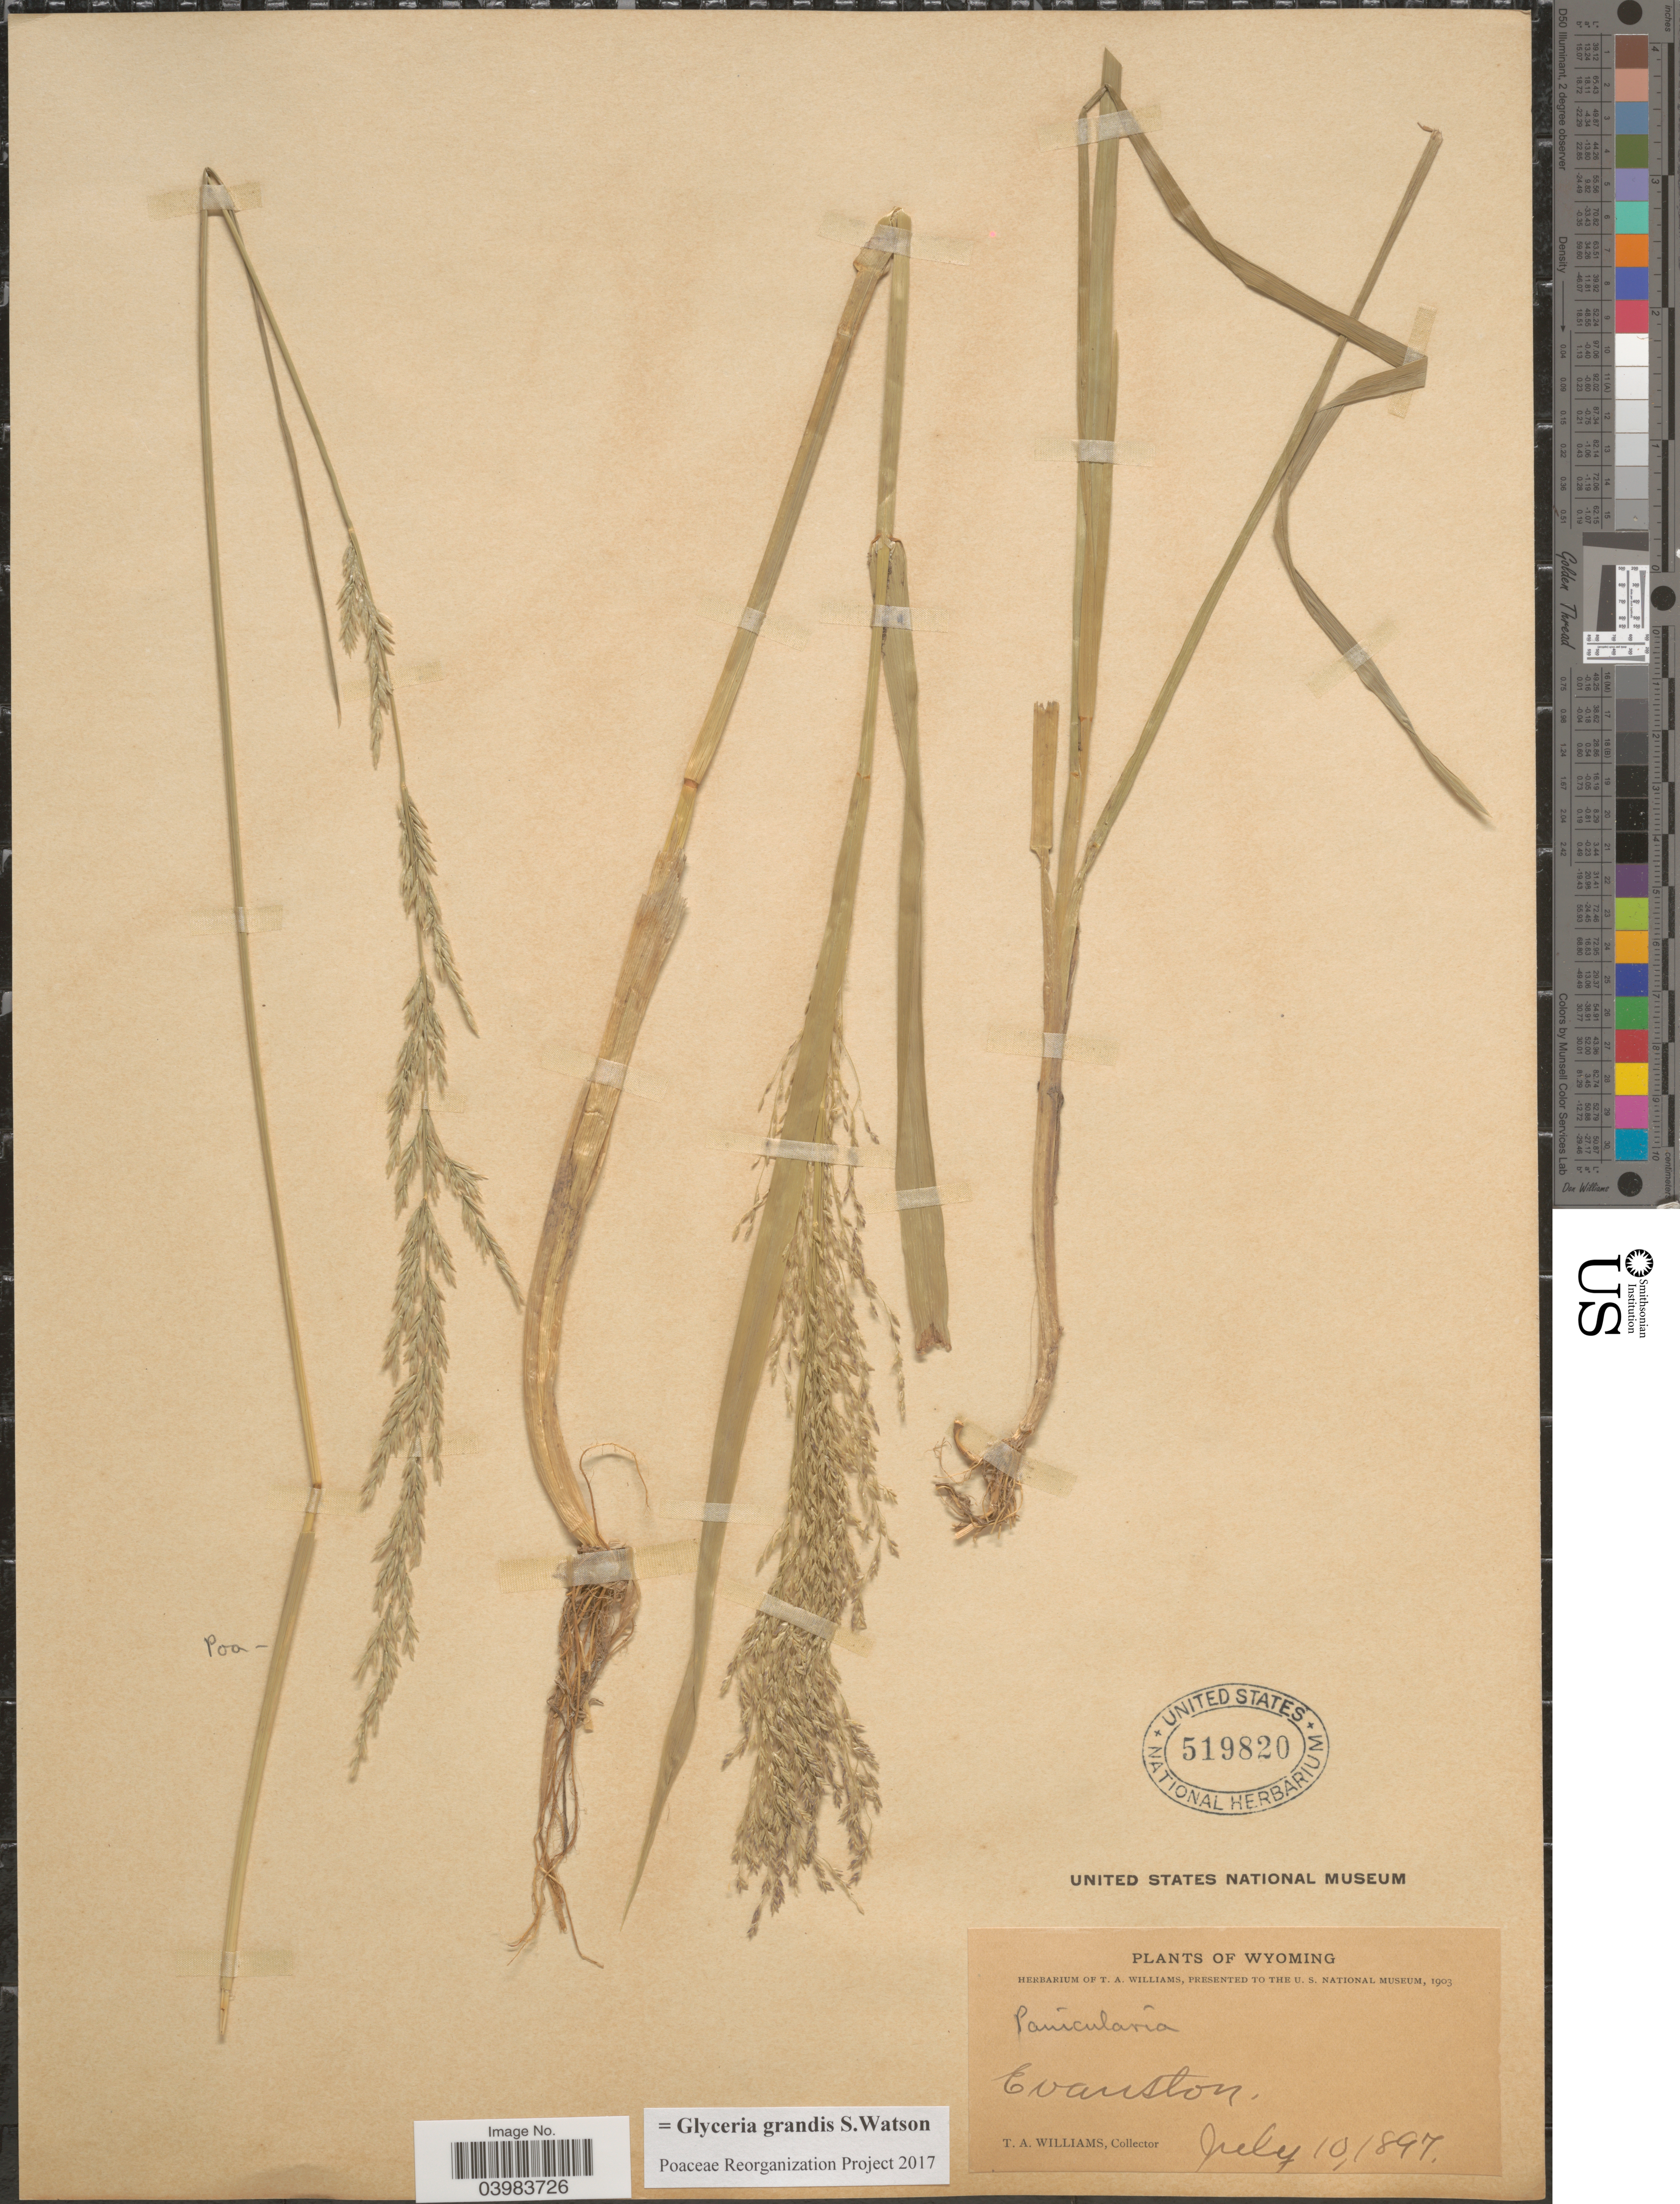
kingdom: Plantae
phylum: Tracheophyta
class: Liliopsida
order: Poales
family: Poaceae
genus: Glyceria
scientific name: Glyceria grandis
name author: S. Watson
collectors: T. A. Williams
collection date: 1897-07-10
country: United States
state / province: Wyoming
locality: Evanston.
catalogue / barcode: US 519820